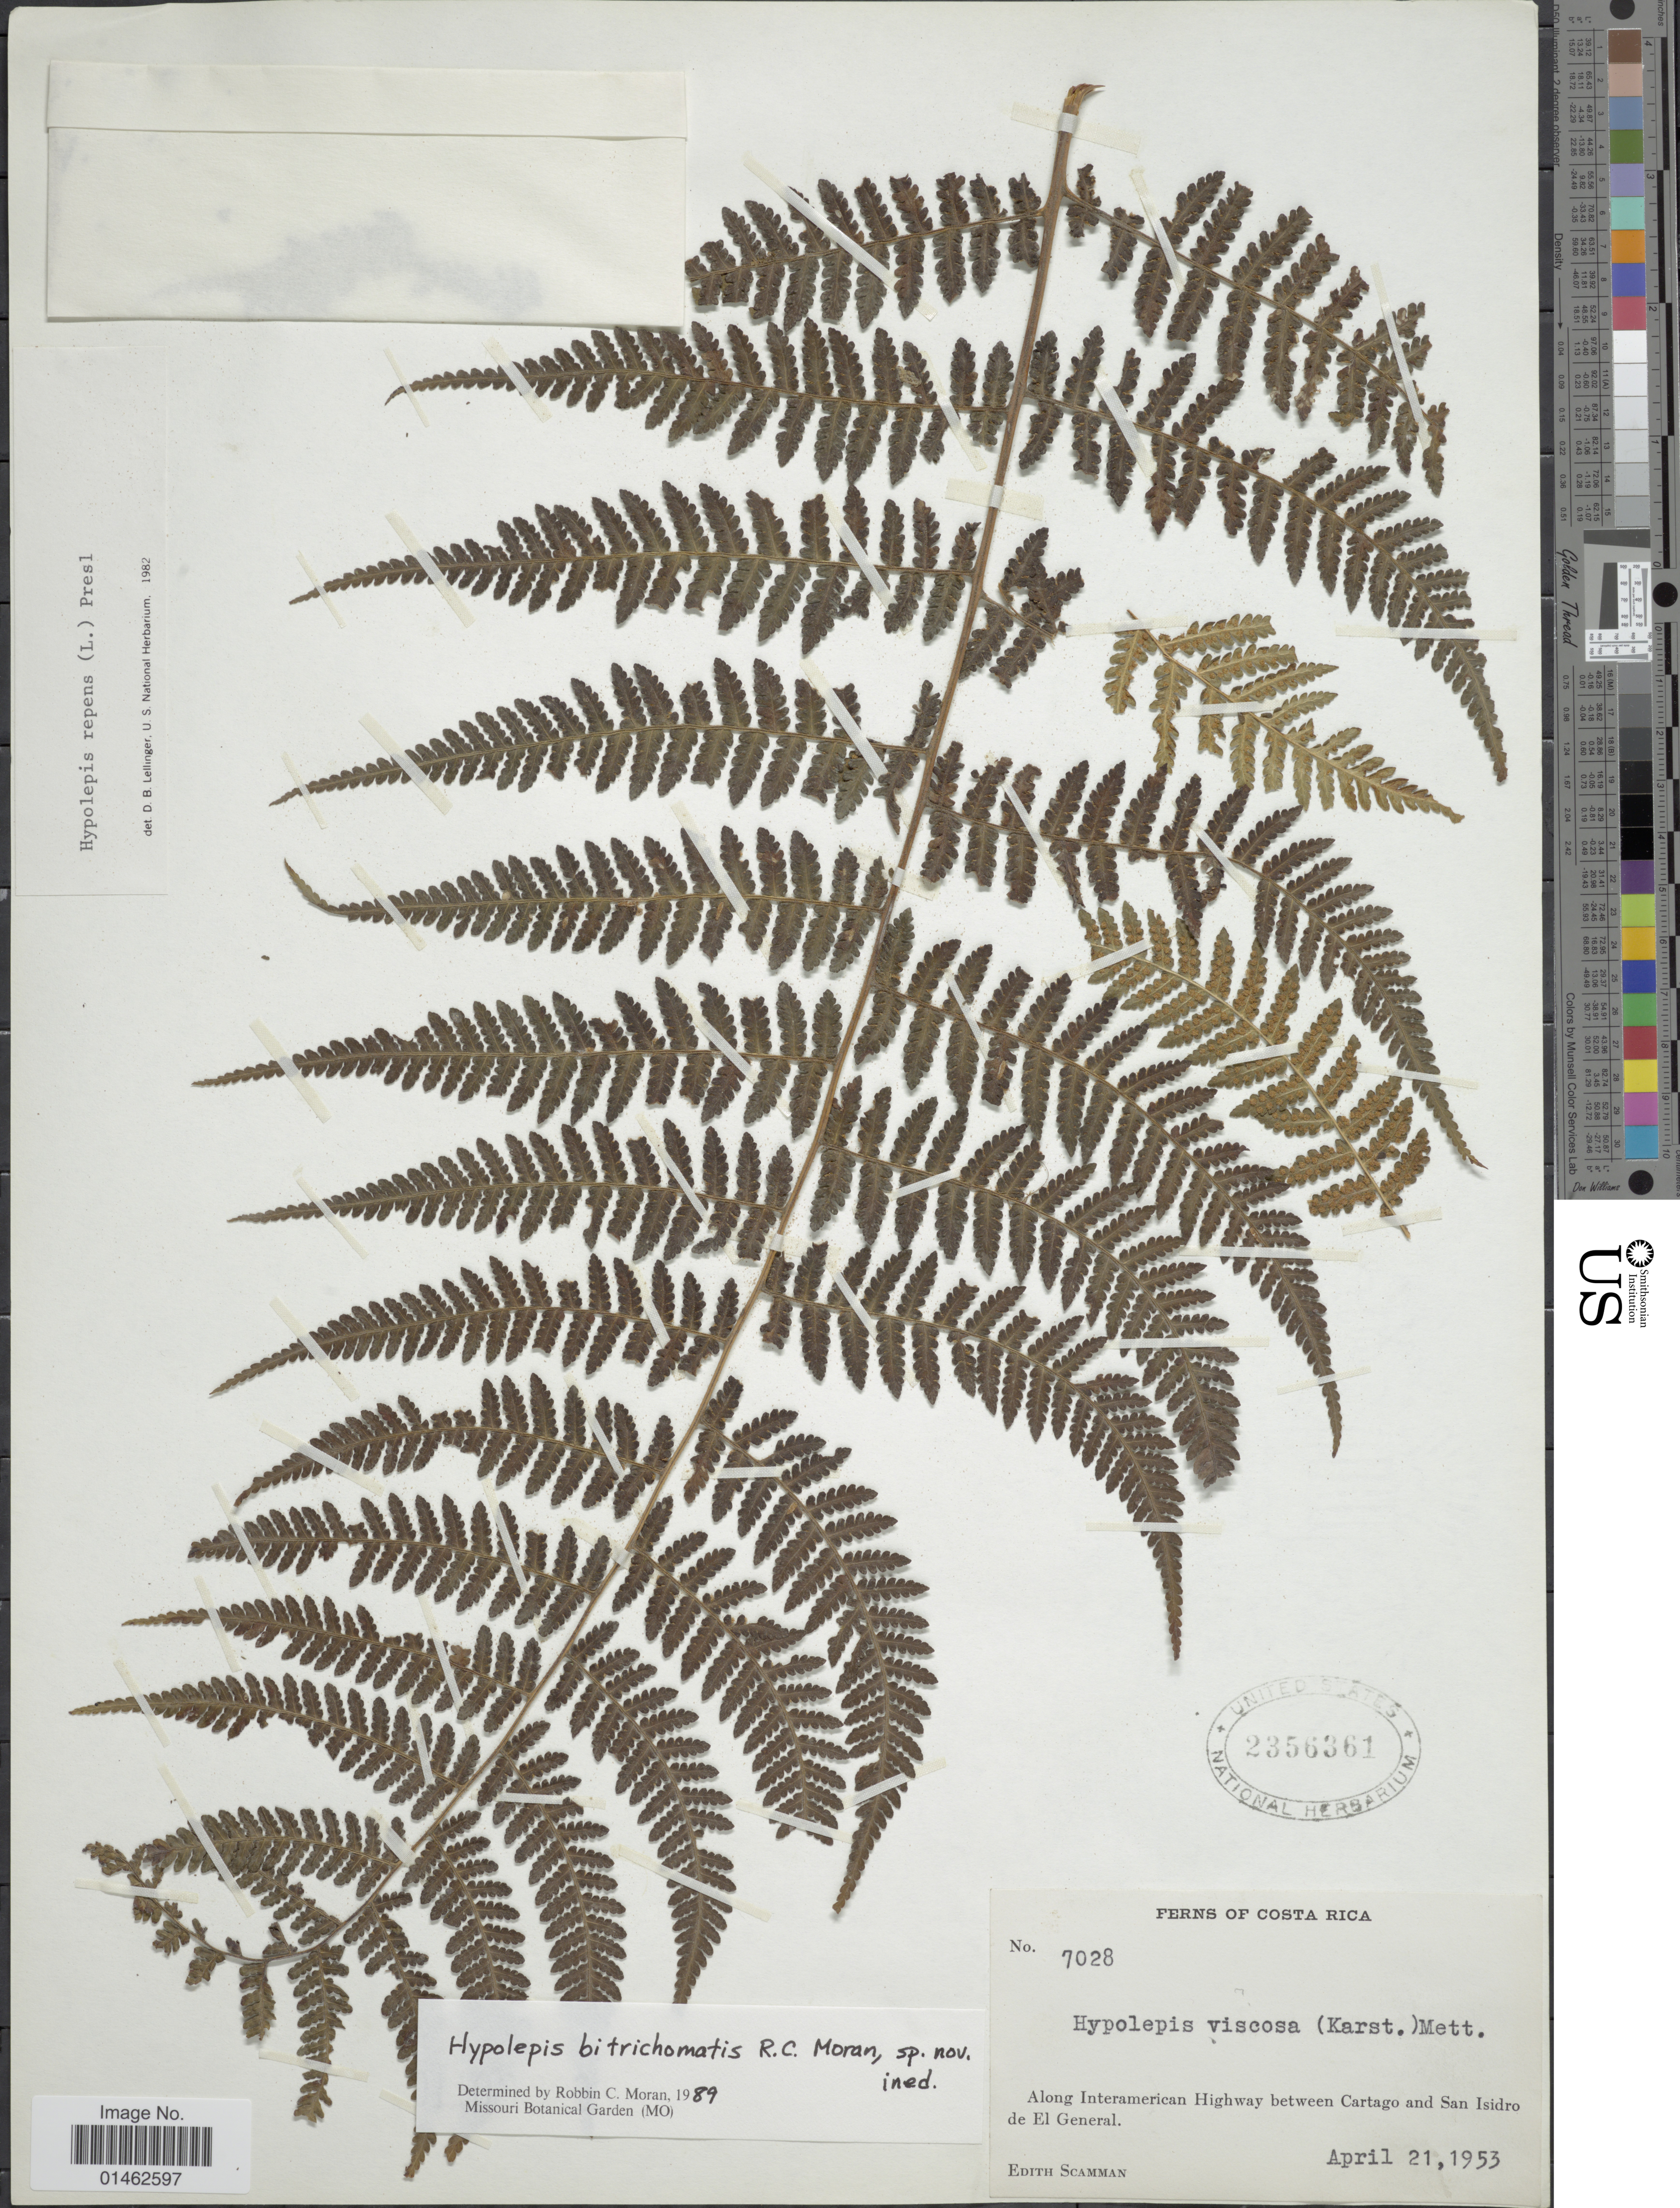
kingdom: Plantae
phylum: Tracheophyta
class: Polypodiopsida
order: Polypodiales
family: Dennstaedtiaceae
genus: Hypolepis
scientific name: Hypolepis ditrichomatis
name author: R.C. Moran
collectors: E. Scamman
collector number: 7028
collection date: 1953-04-21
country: Costa Rica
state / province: Cartago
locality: Along Interamerican Highway between Cartago and San Isidro de El General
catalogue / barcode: US 2356361